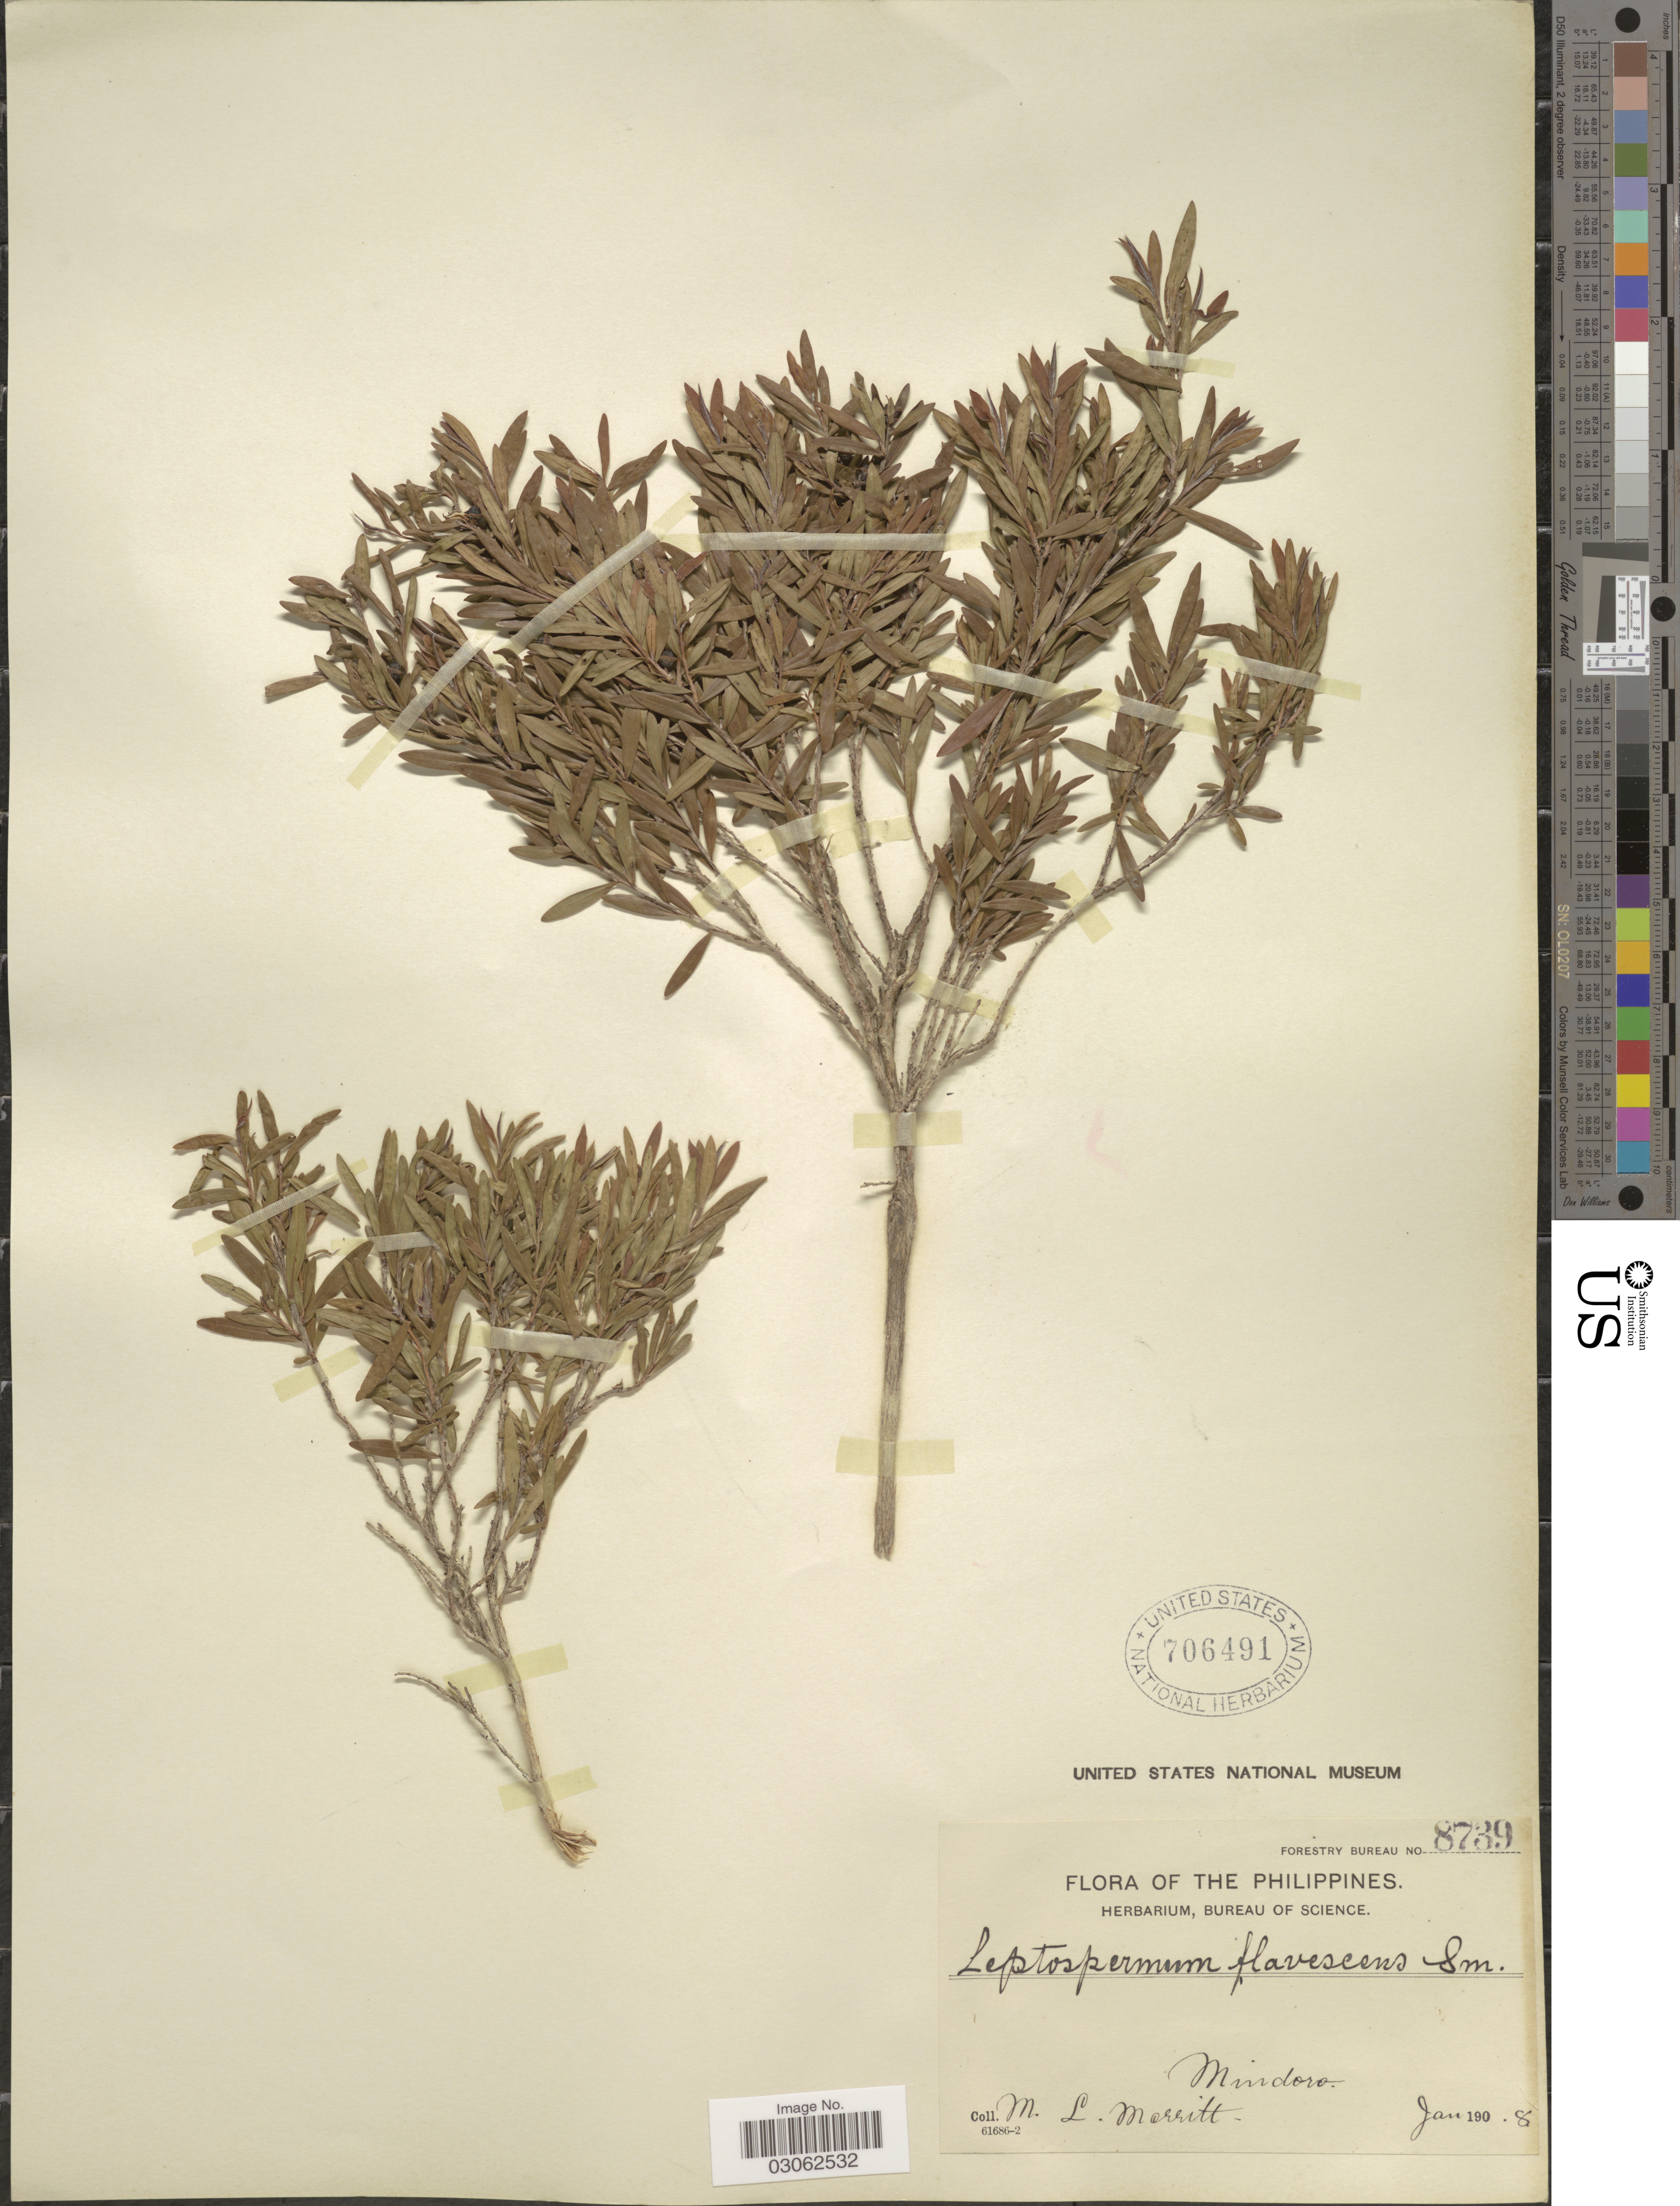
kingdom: Plantae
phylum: Tracheophyta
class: Magnoliopsida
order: Myrtales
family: Myrtaceae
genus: Leptospermum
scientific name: Leptospermum javanicum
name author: Blume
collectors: M. L. Merritt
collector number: Forestry Bureau 8739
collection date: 1908-01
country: Philippines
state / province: Mimaropa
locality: Mindoro.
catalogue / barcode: US 706491